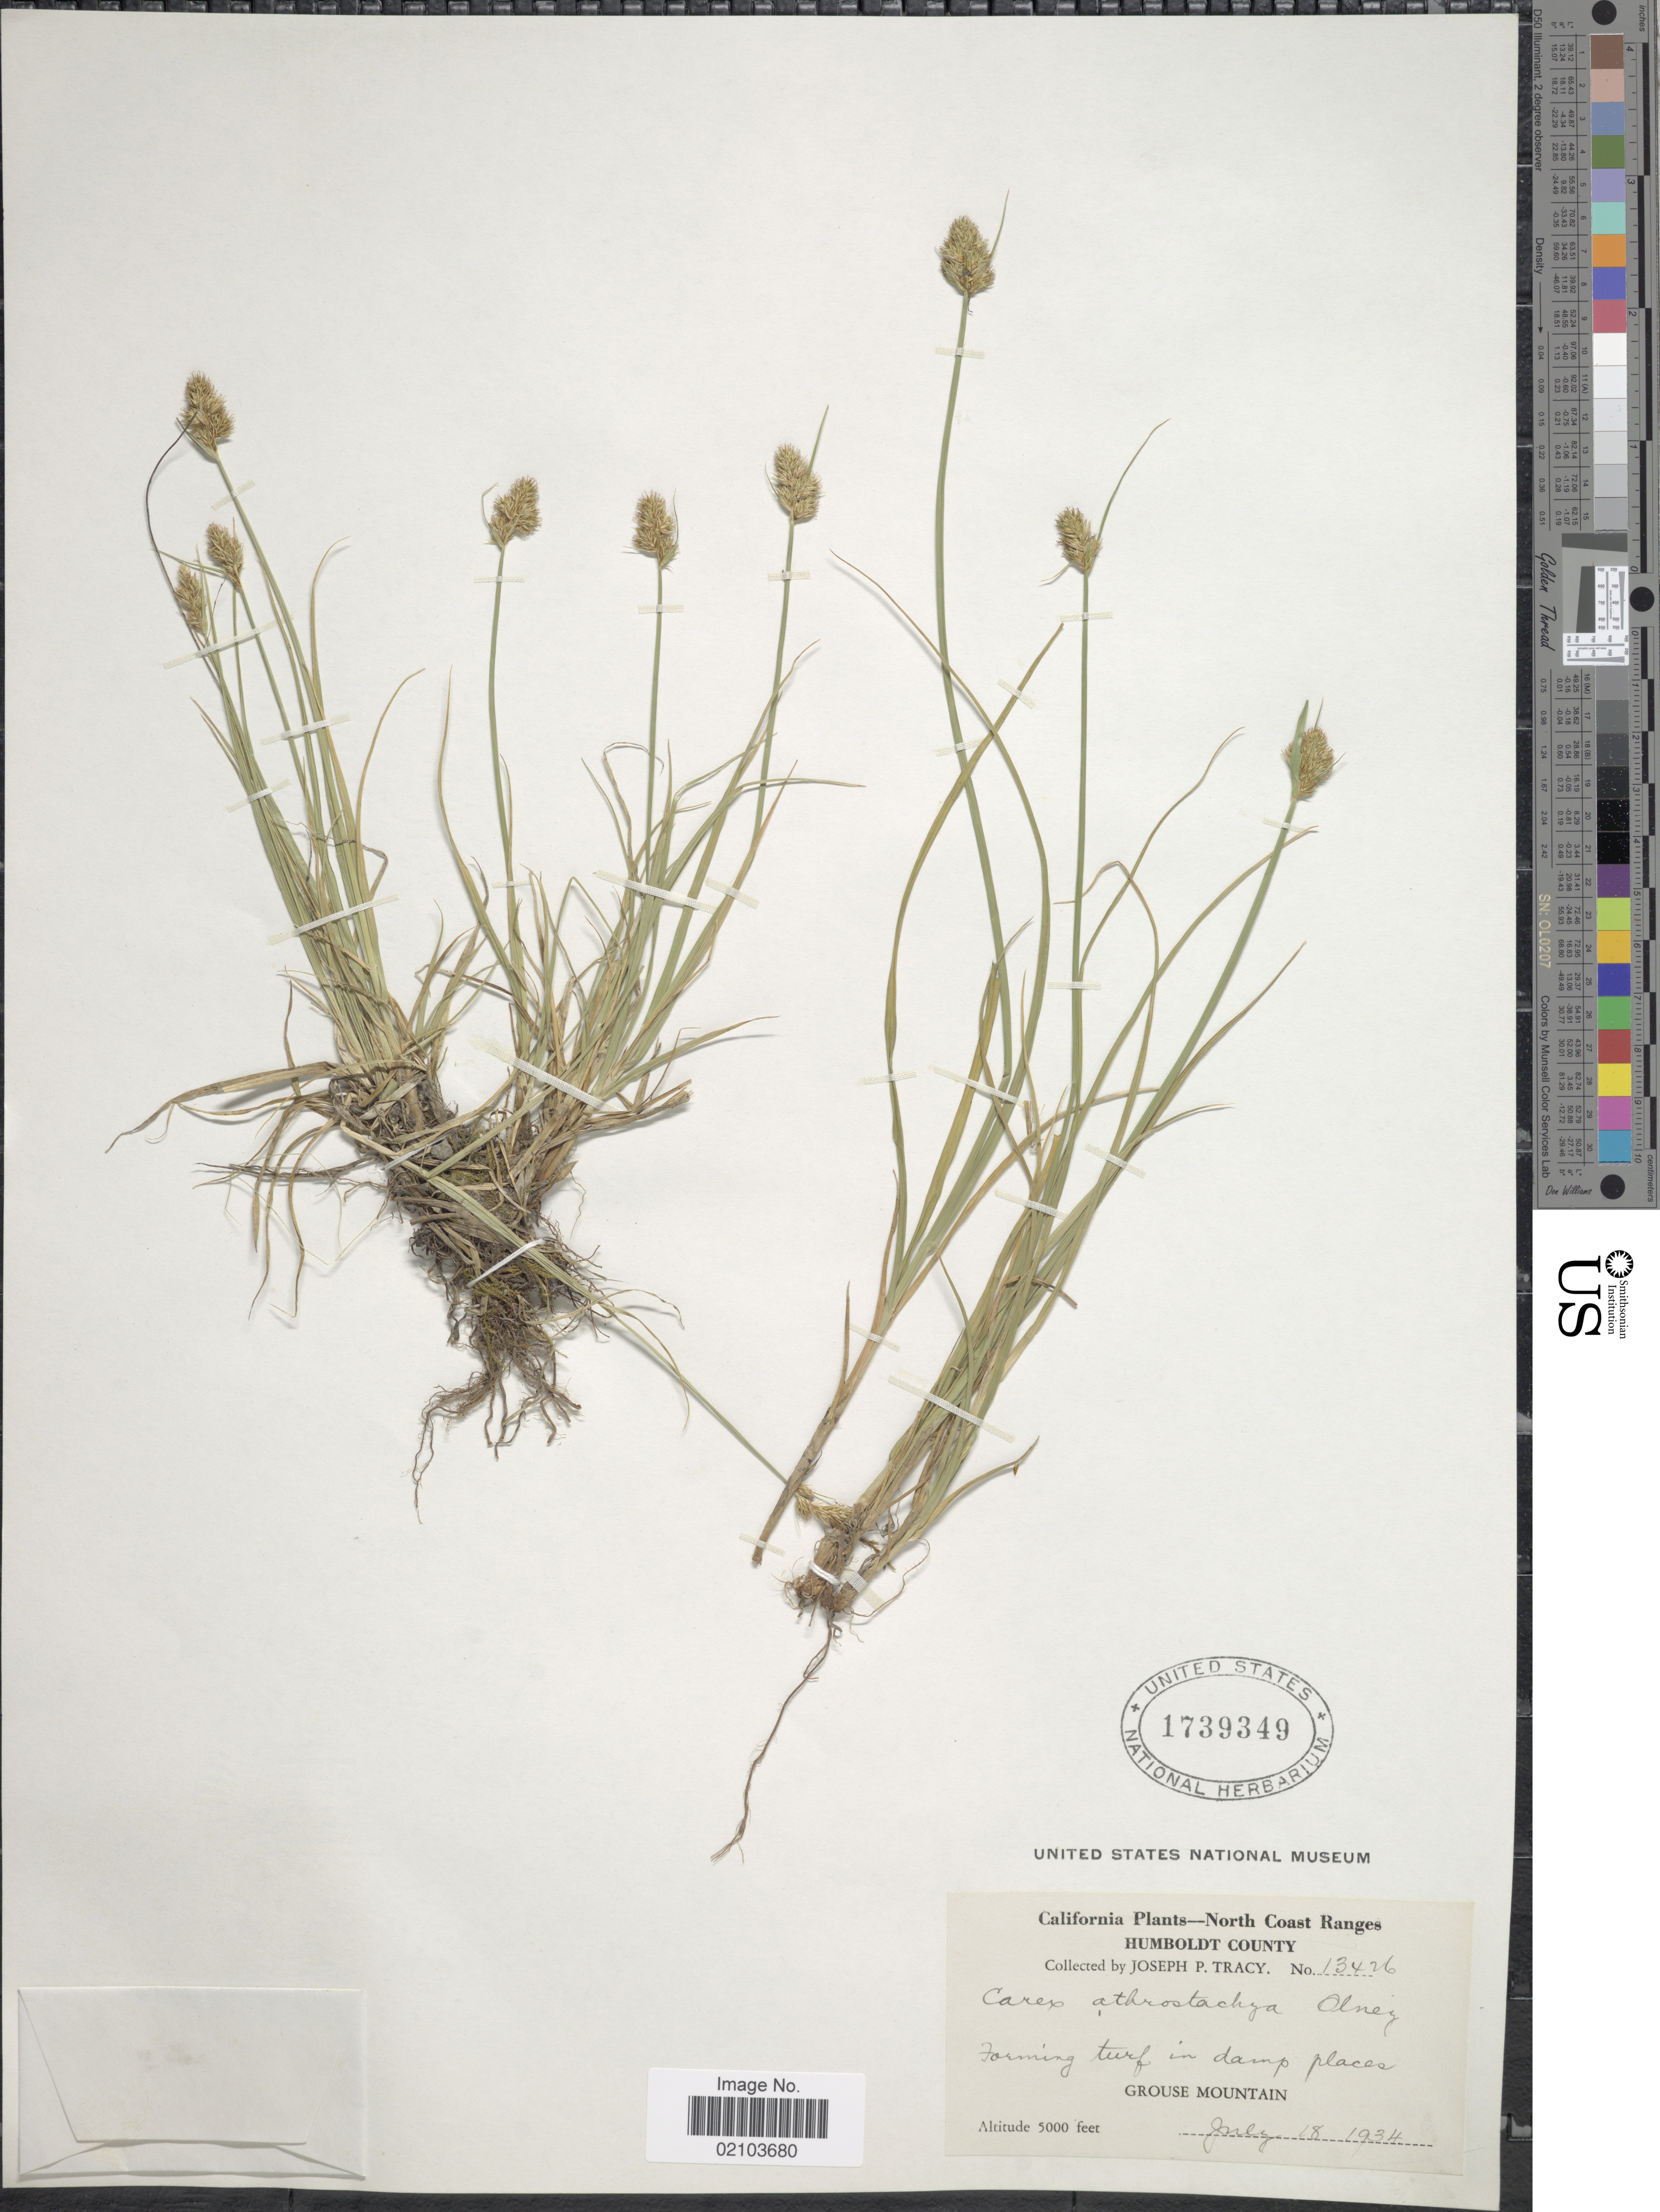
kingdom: Plantae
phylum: Tracheophyta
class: Liliopsida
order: Poales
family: Cyperaceae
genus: Carex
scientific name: Carex athrostachya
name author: Olney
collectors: J. Tracy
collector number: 13426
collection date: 1934-07-18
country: United States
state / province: California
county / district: Humboldt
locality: North Coast Ranges. Humboldt County. Grouse Mountain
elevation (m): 1524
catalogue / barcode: US 1739349